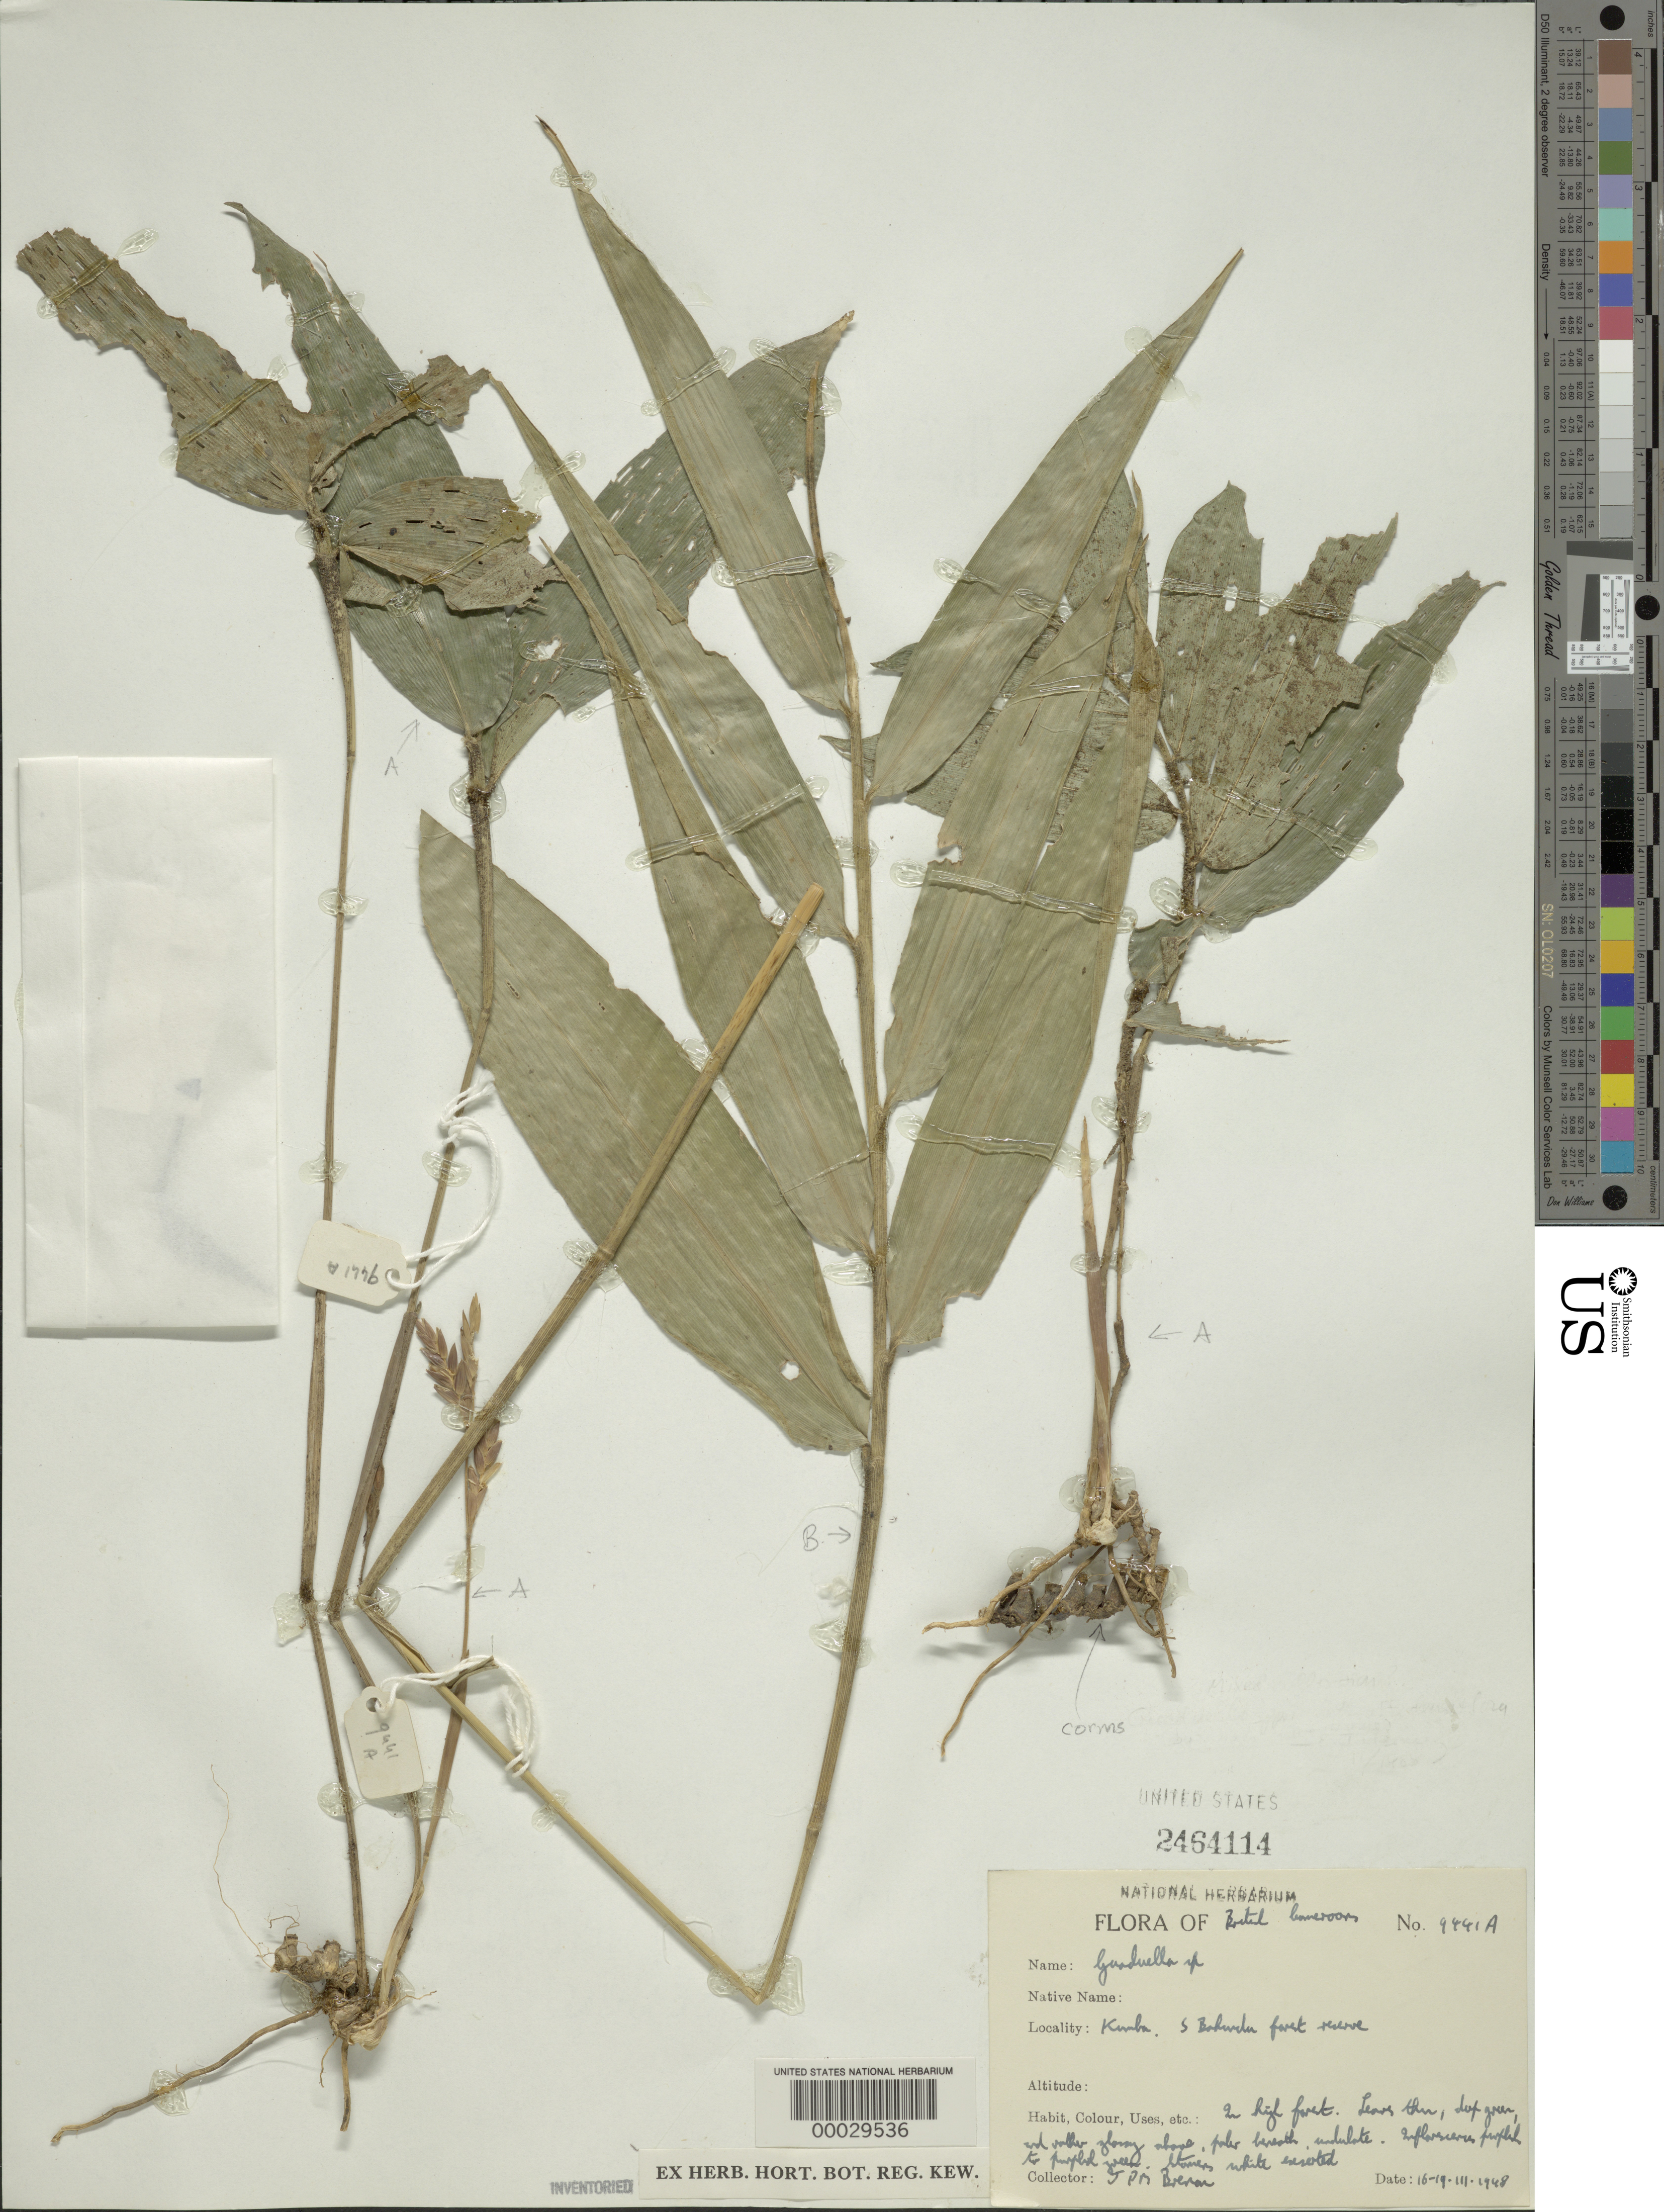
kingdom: Plantae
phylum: Tracheophyta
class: Liliopsida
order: Poales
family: Poaceae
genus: Guaduella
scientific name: Guaduella densiflora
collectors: J. Brenan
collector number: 9441 A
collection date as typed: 16 Mar 1948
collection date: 1948-03-16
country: Cameroon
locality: Kimba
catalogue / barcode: US 2464114